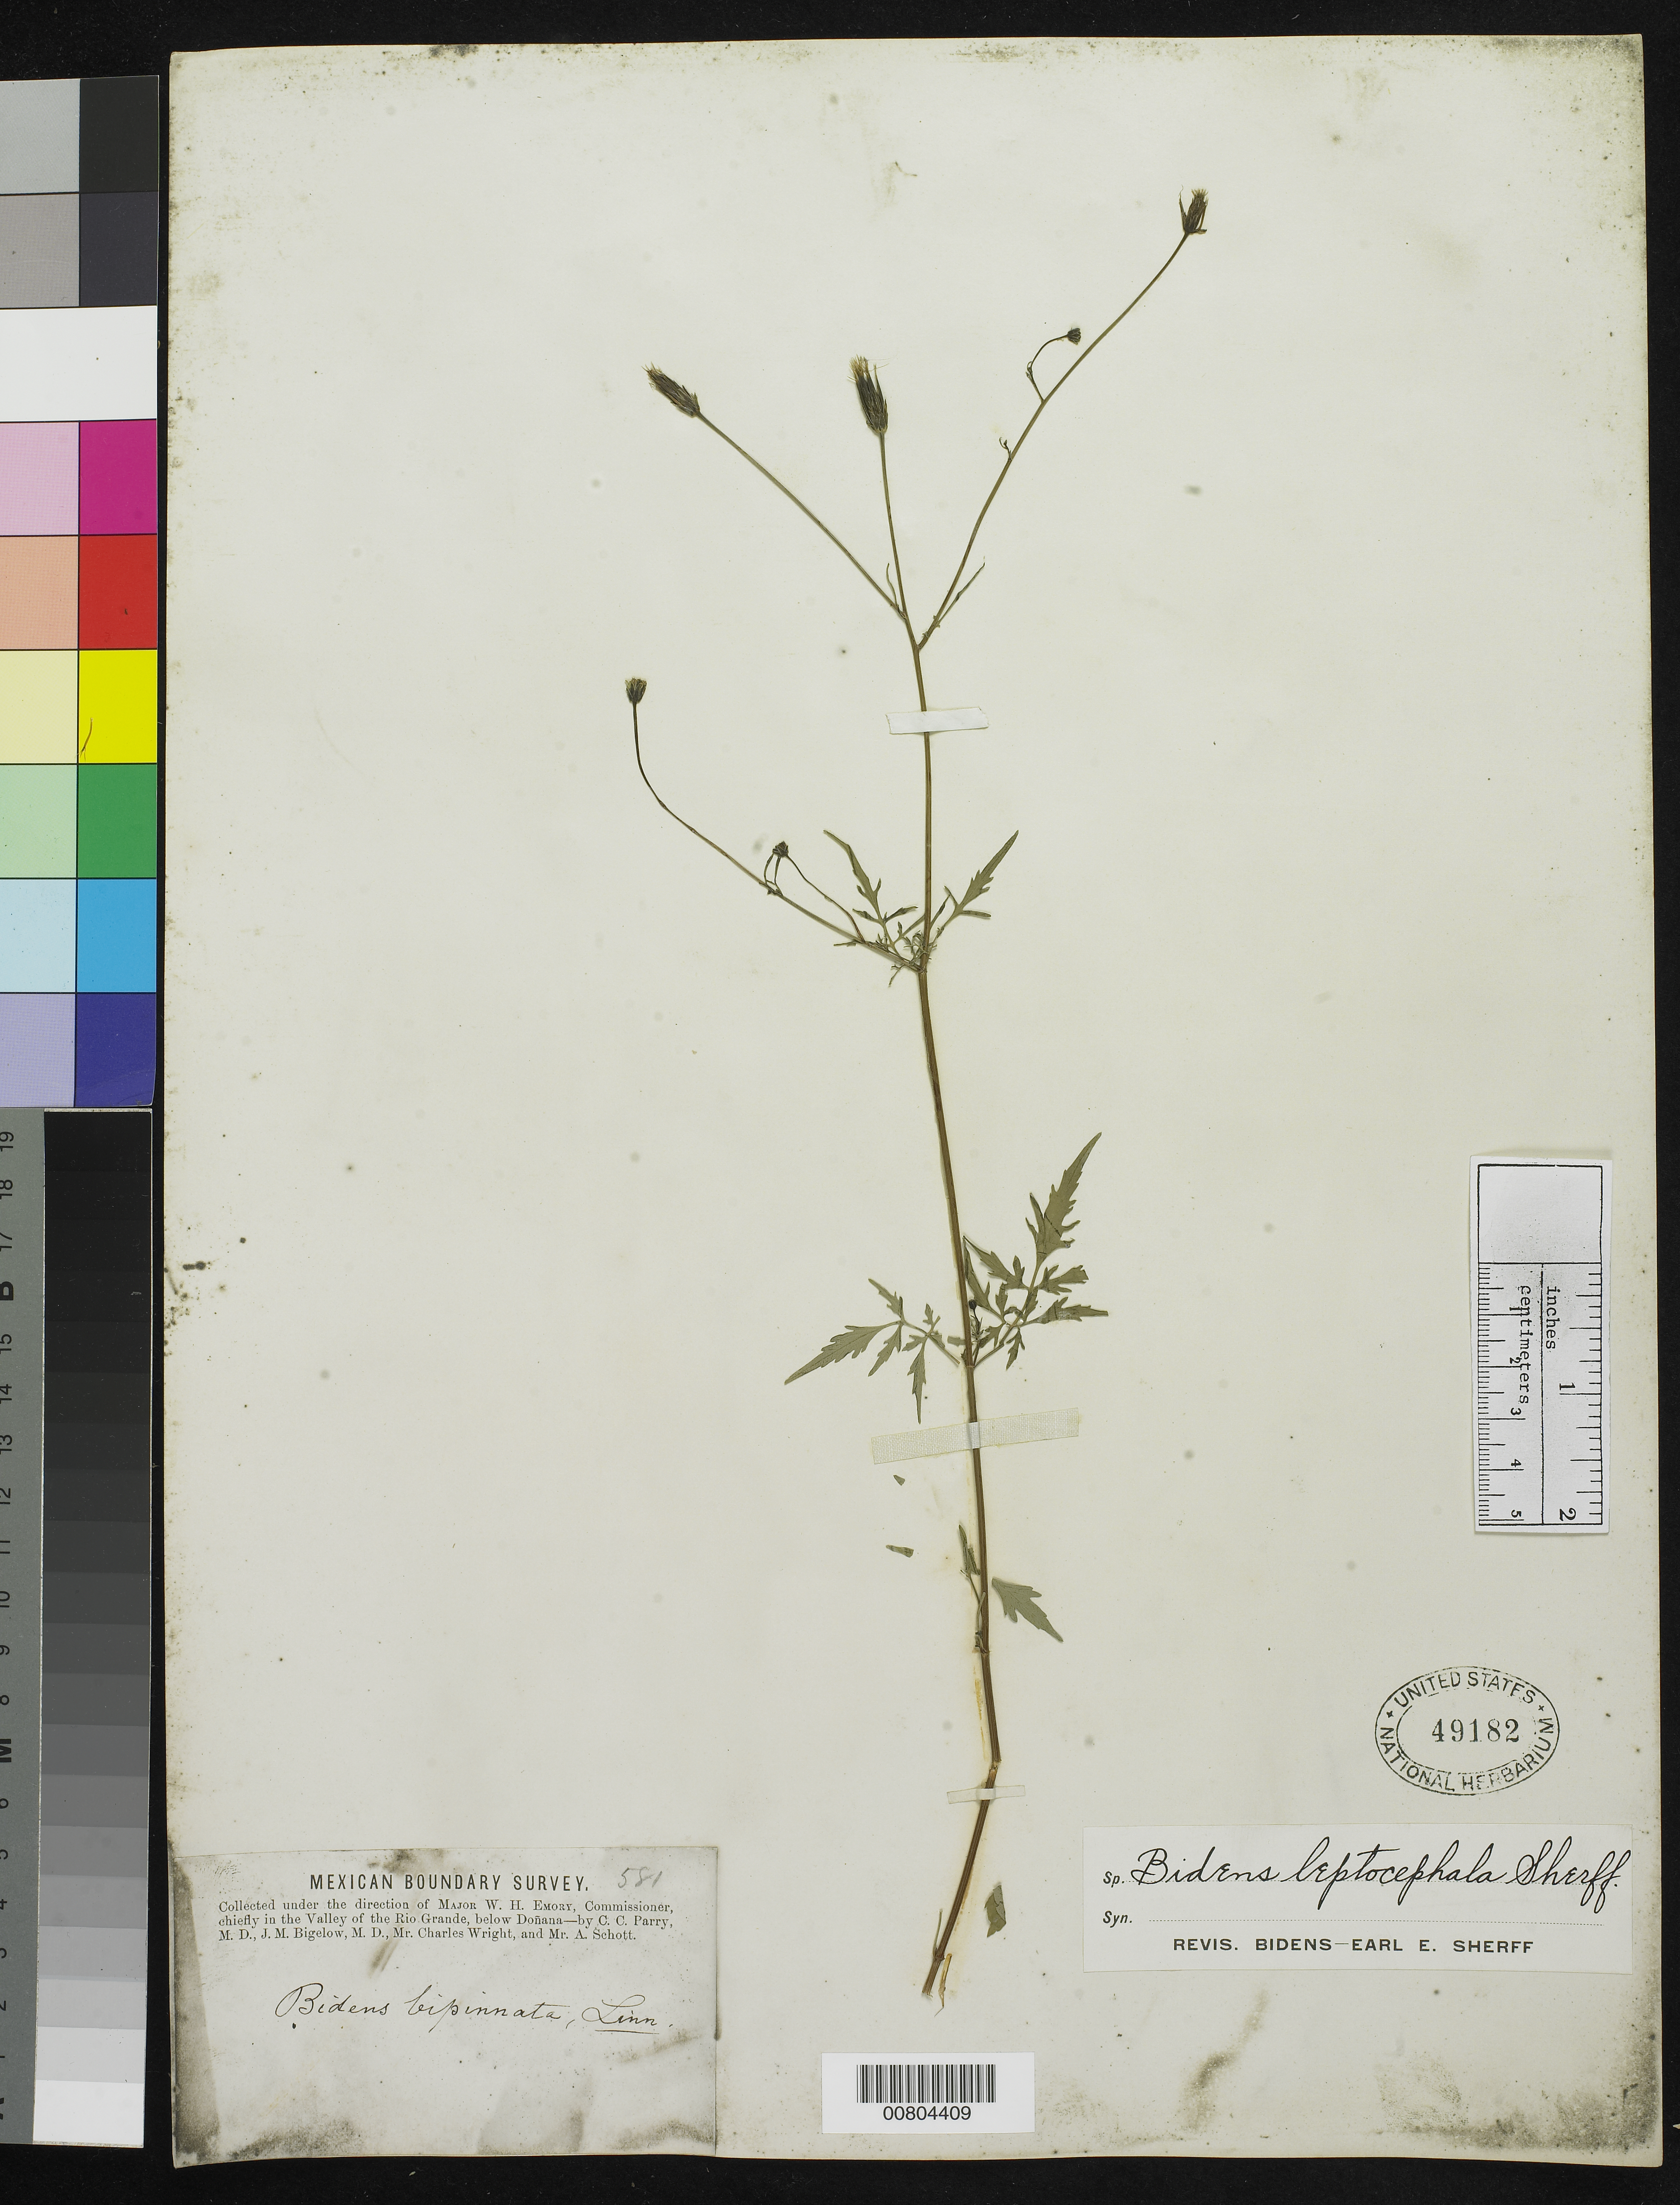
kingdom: Plantae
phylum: Tracheophyta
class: Magnoliopsida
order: Asterales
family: Asteraceae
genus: Bidens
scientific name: Bidens leptocephala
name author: Sherff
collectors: C. C. Parry, J. M. Bigelow, C. Wright & A. C. V. Schott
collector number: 581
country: United States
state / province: New Mexico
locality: Valley of the Rio Grande, below Doñana, New Mexico.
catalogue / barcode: US 49182